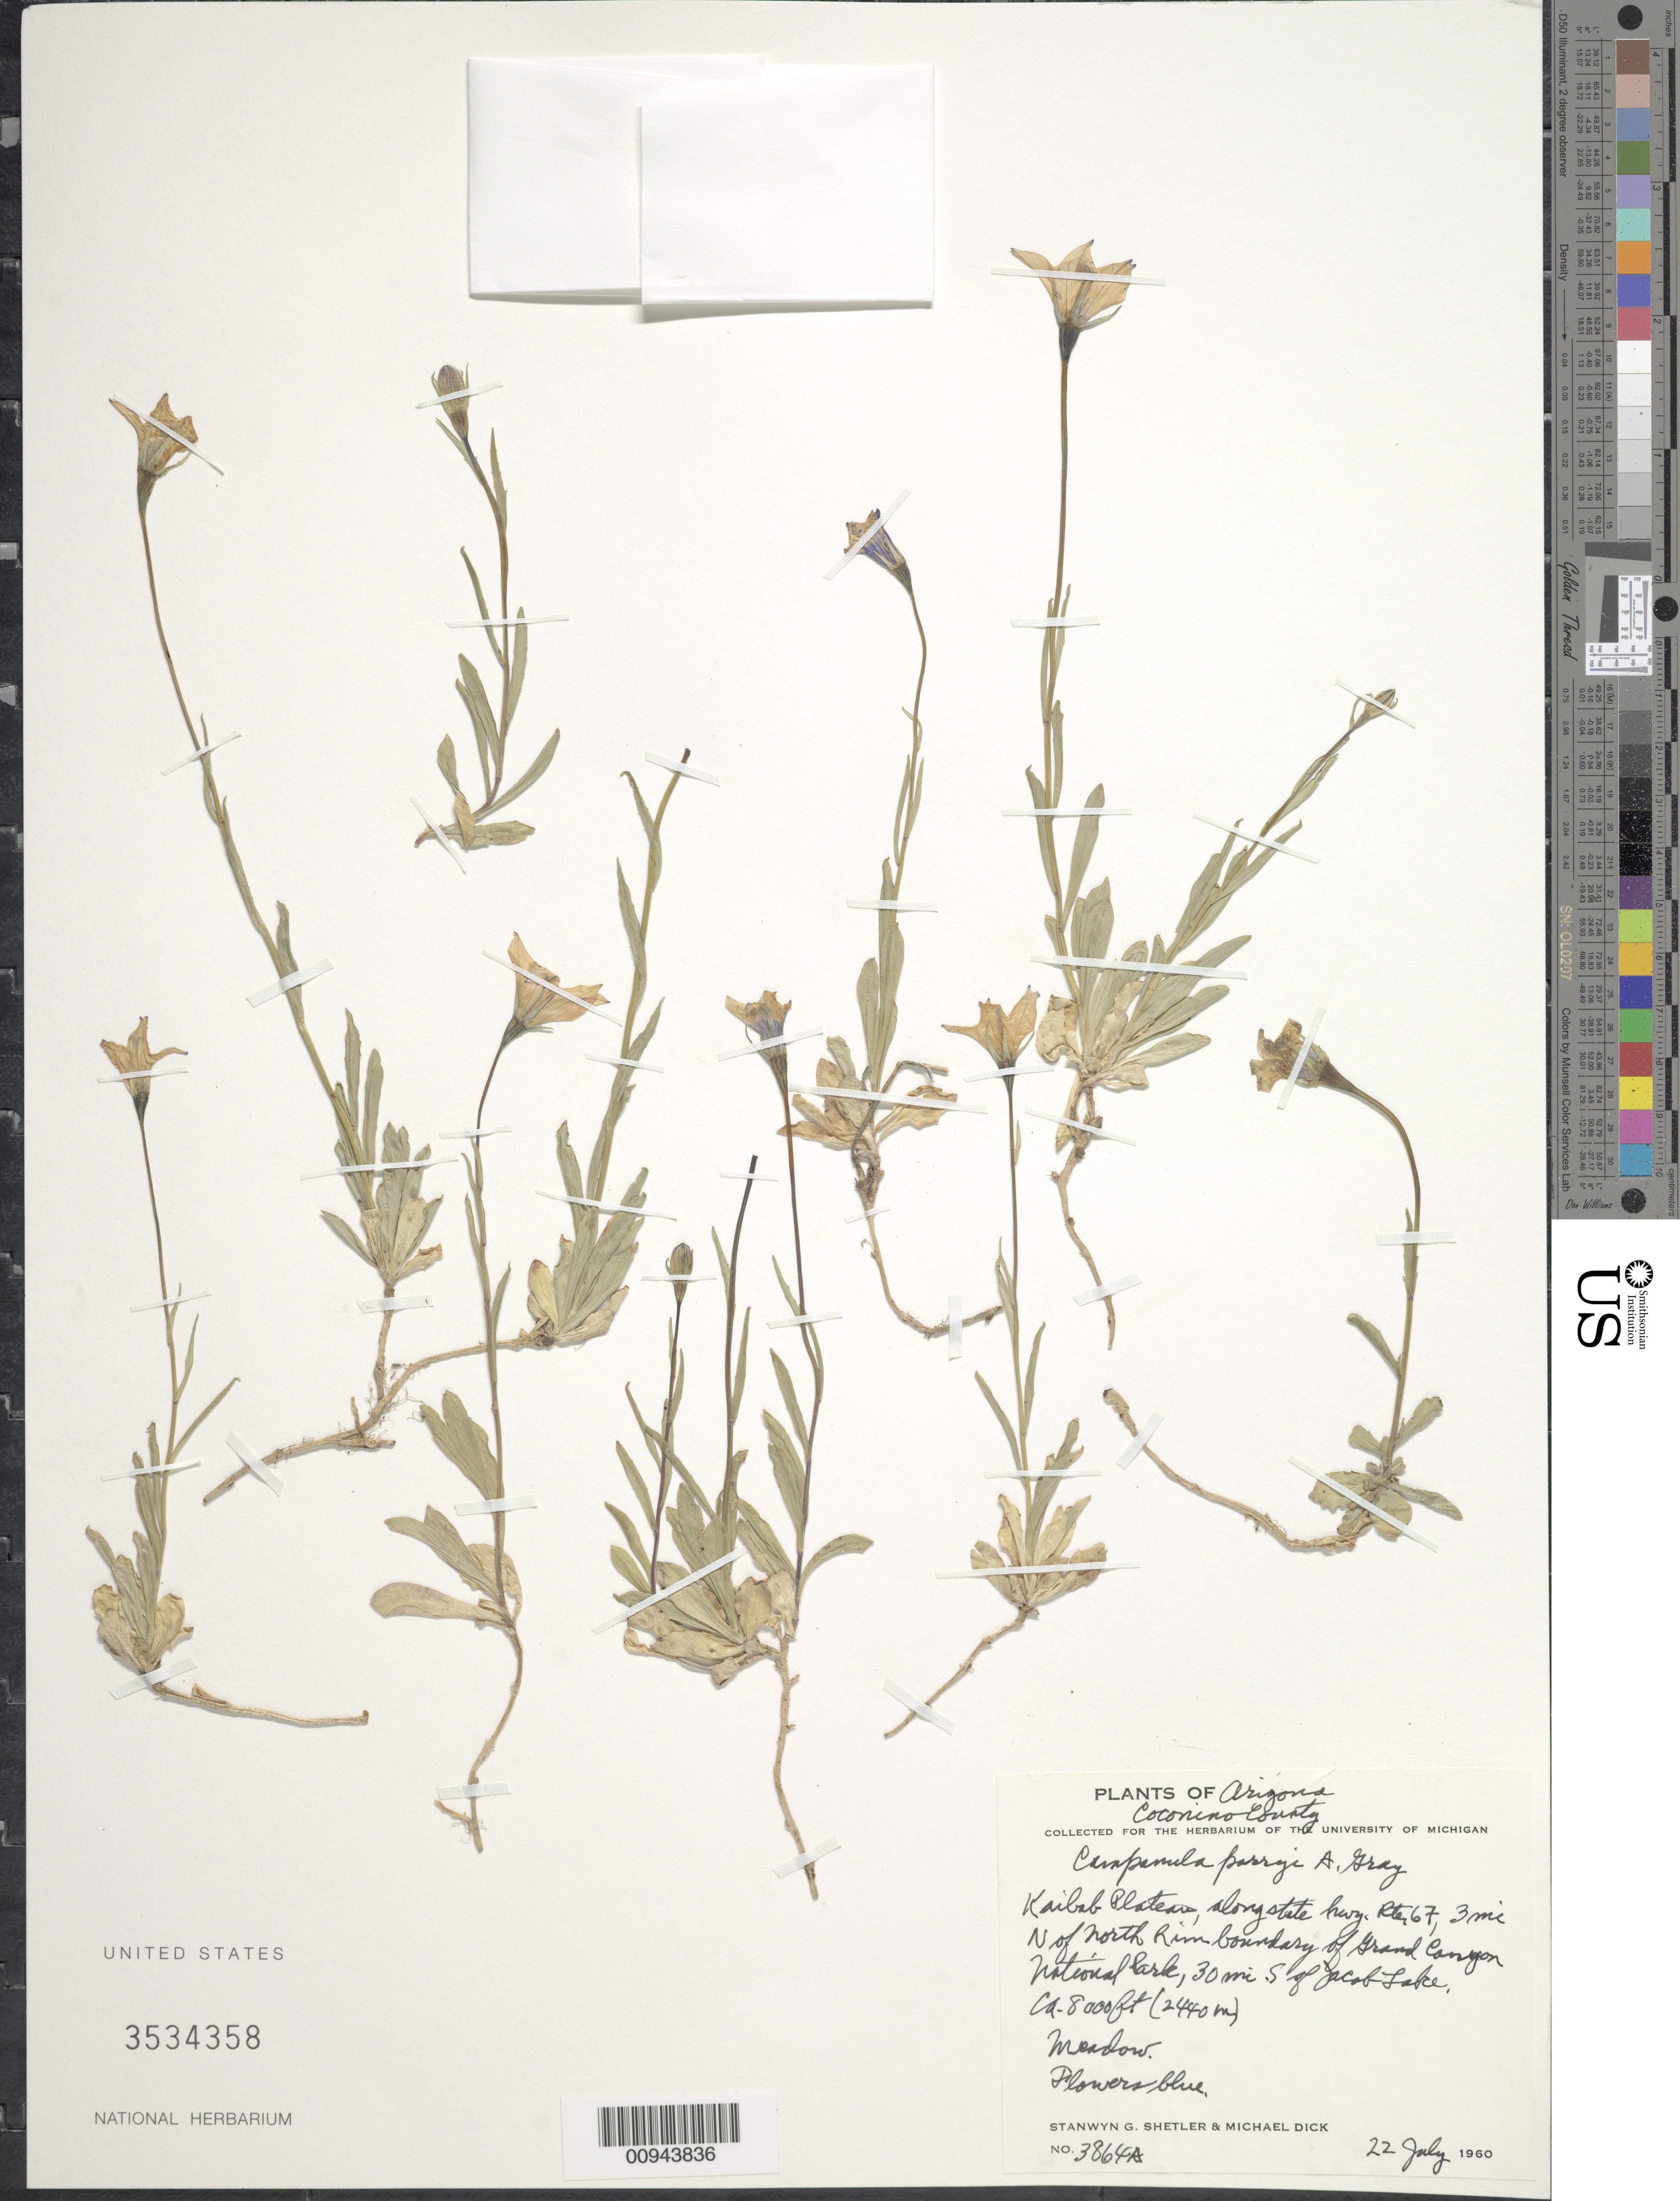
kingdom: Plantae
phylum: Tracheophyta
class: Magnoliopsida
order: Asterales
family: Campanulaceae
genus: Campanula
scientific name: Campanula parryi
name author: A. Gray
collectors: S. Shetler & M. Dick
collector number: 3864A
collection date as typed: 22 July 1960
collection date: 1960-07-22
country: United States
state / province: Arizona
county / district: Coconino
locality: Kaibab Plateau, along state hwy. Rte. 67, 3 mi. N of North Rim boundary of Grand Canyon National Park, 30 mi. S of Jacob Lake.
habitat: meadow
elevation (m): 2440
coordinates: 34 3' N, 109 W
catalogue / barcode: US 3534358